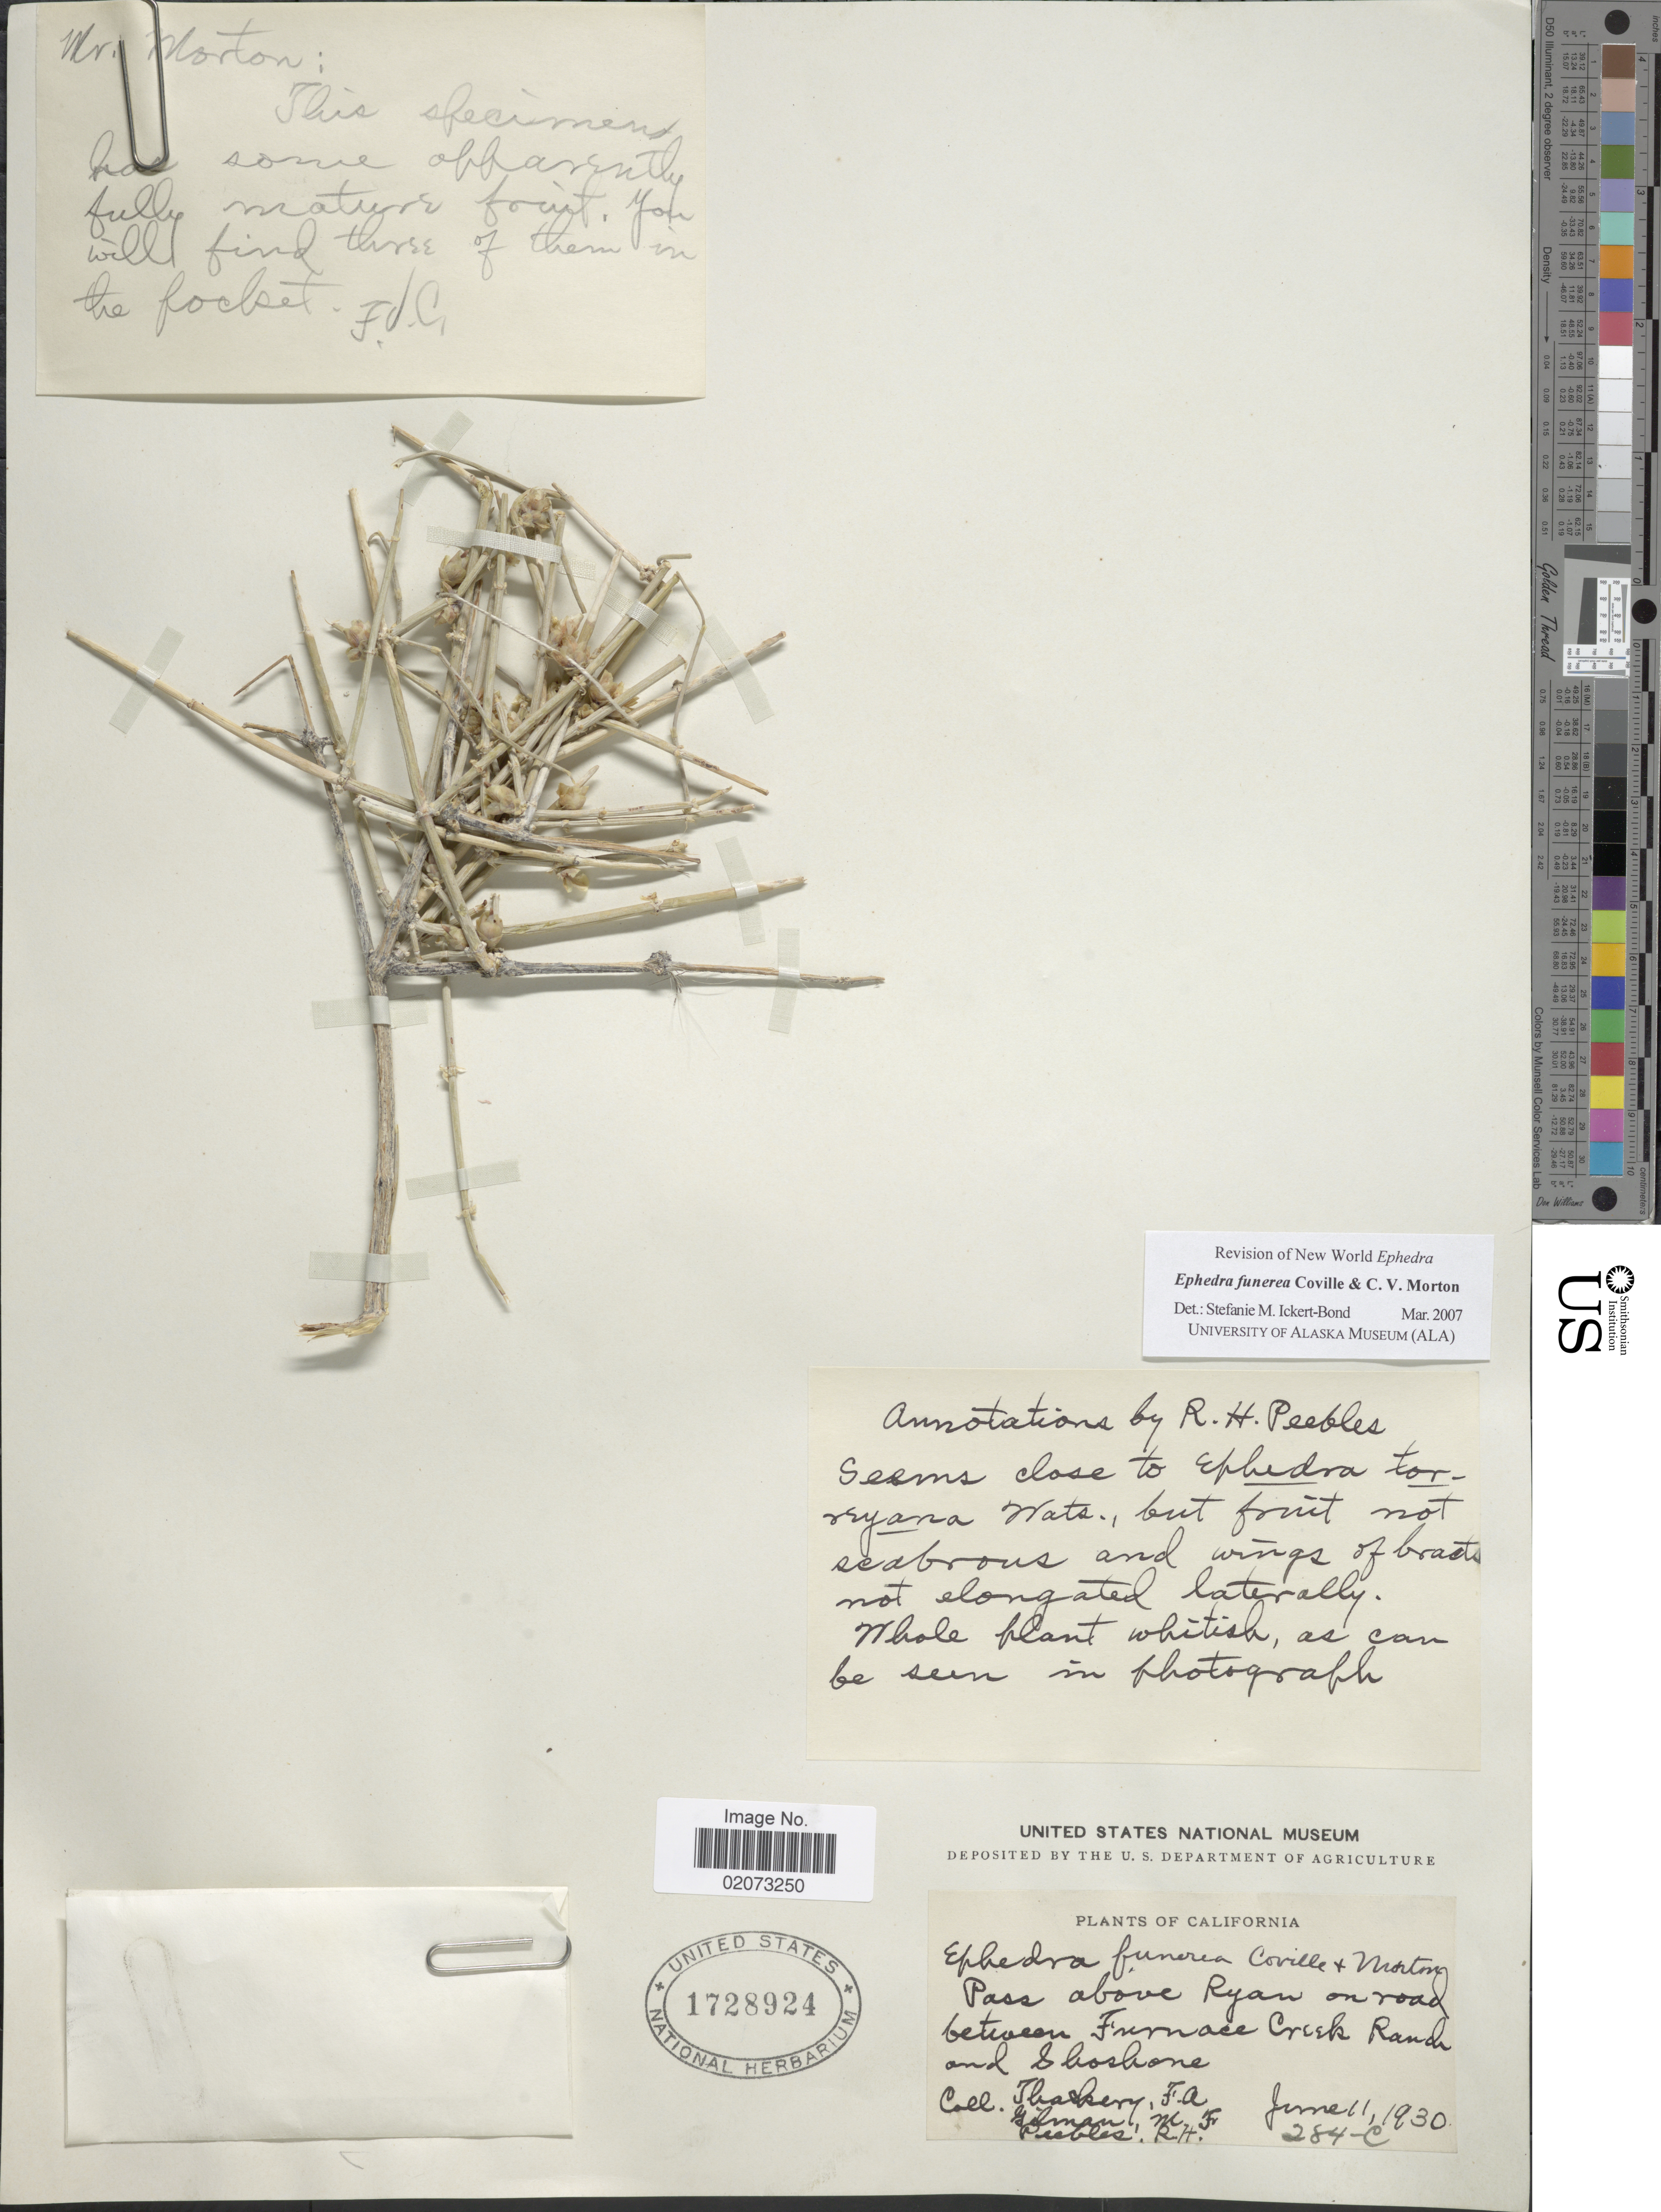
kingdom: Plantae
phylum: Tracheophyta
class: Gnetopsida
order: Ephedrales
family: Ephedraceae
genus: Ephedra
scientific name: Ephedra funerea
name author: Coville & C.V. Morton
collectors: F. Thackery, M. F. Gilman & R. H. Peebles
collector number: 284-C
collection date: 1930-06-11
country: United States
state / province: California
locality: Pass above Ryan on road between Furnace Creek Ranch and Shoshone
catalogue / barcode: US 1728924